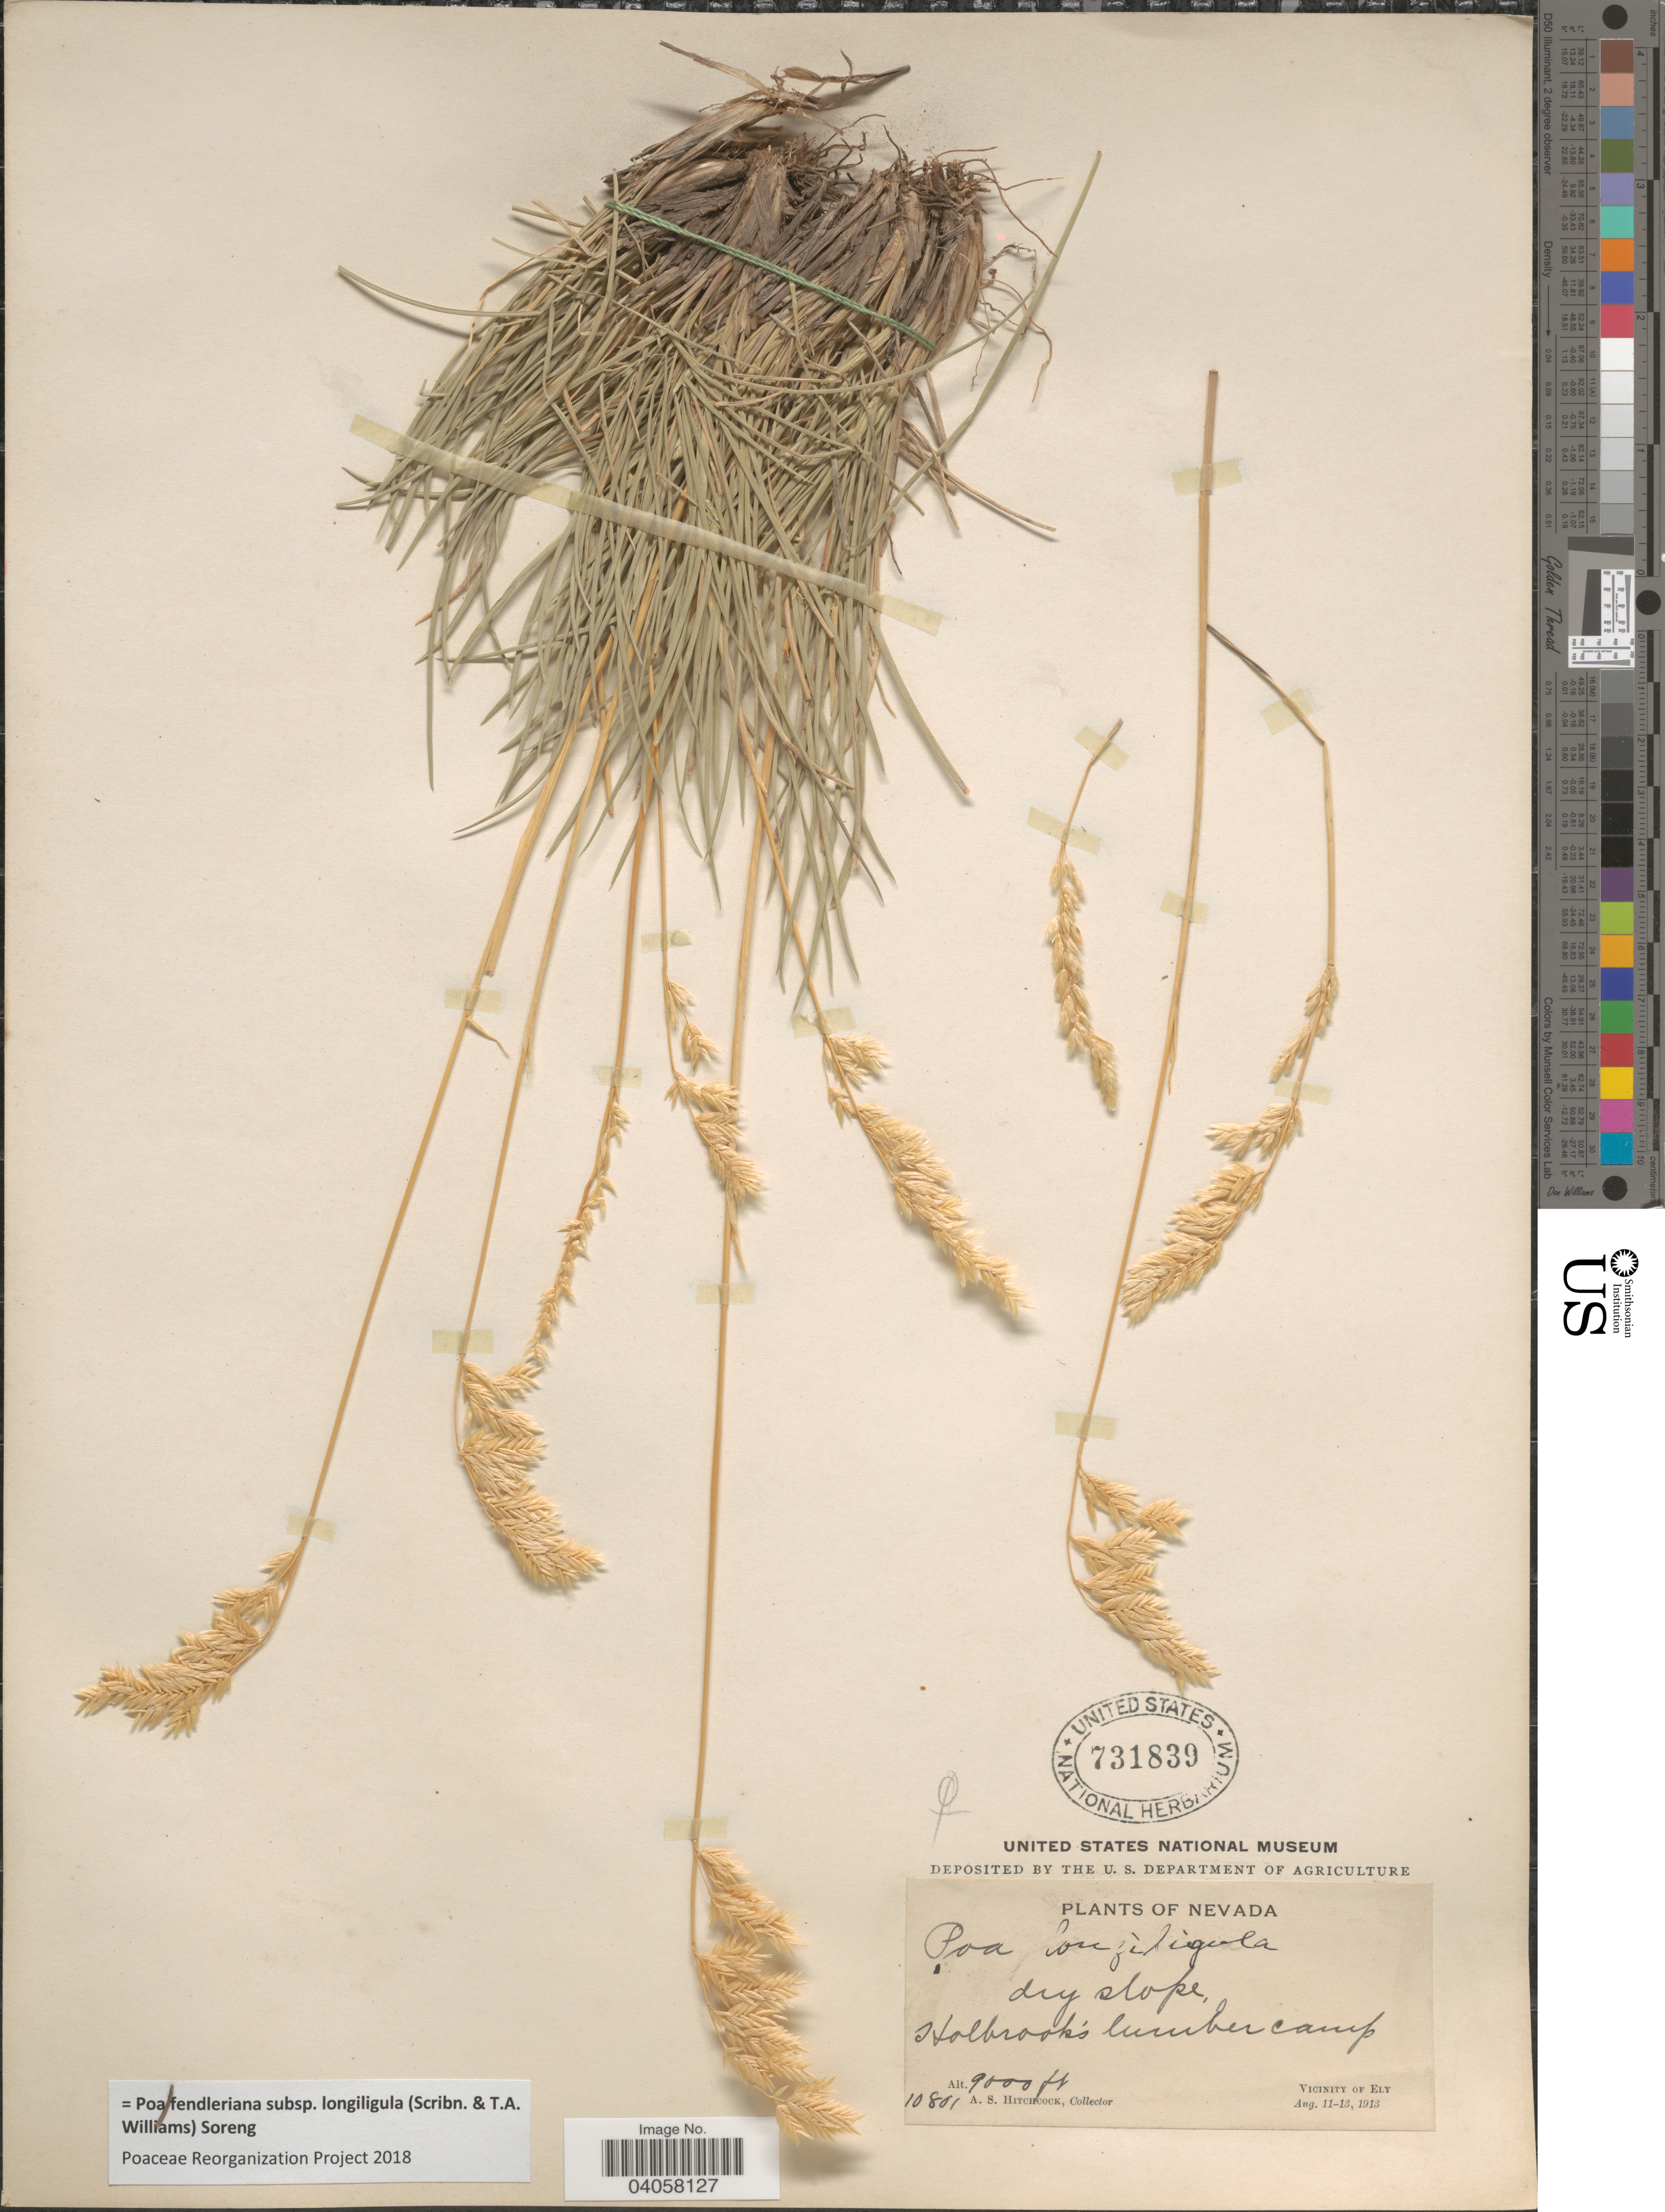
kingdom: Plantae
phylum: Tracheophyta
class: Liliopsida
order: Poales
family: Poaceae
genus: Poa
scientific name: Poa fendleriana subsp. longiligula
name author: (Scribn. & T.A. Williams) Soreng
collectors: A. S. Hitchcock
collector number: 10801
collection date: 1913-08-11/1913-08-13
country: United States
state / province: Nevada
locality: Dry slope, Holbrook's lumber camp. Vicinity of Ely.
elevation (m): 2743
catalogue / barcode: US 731839